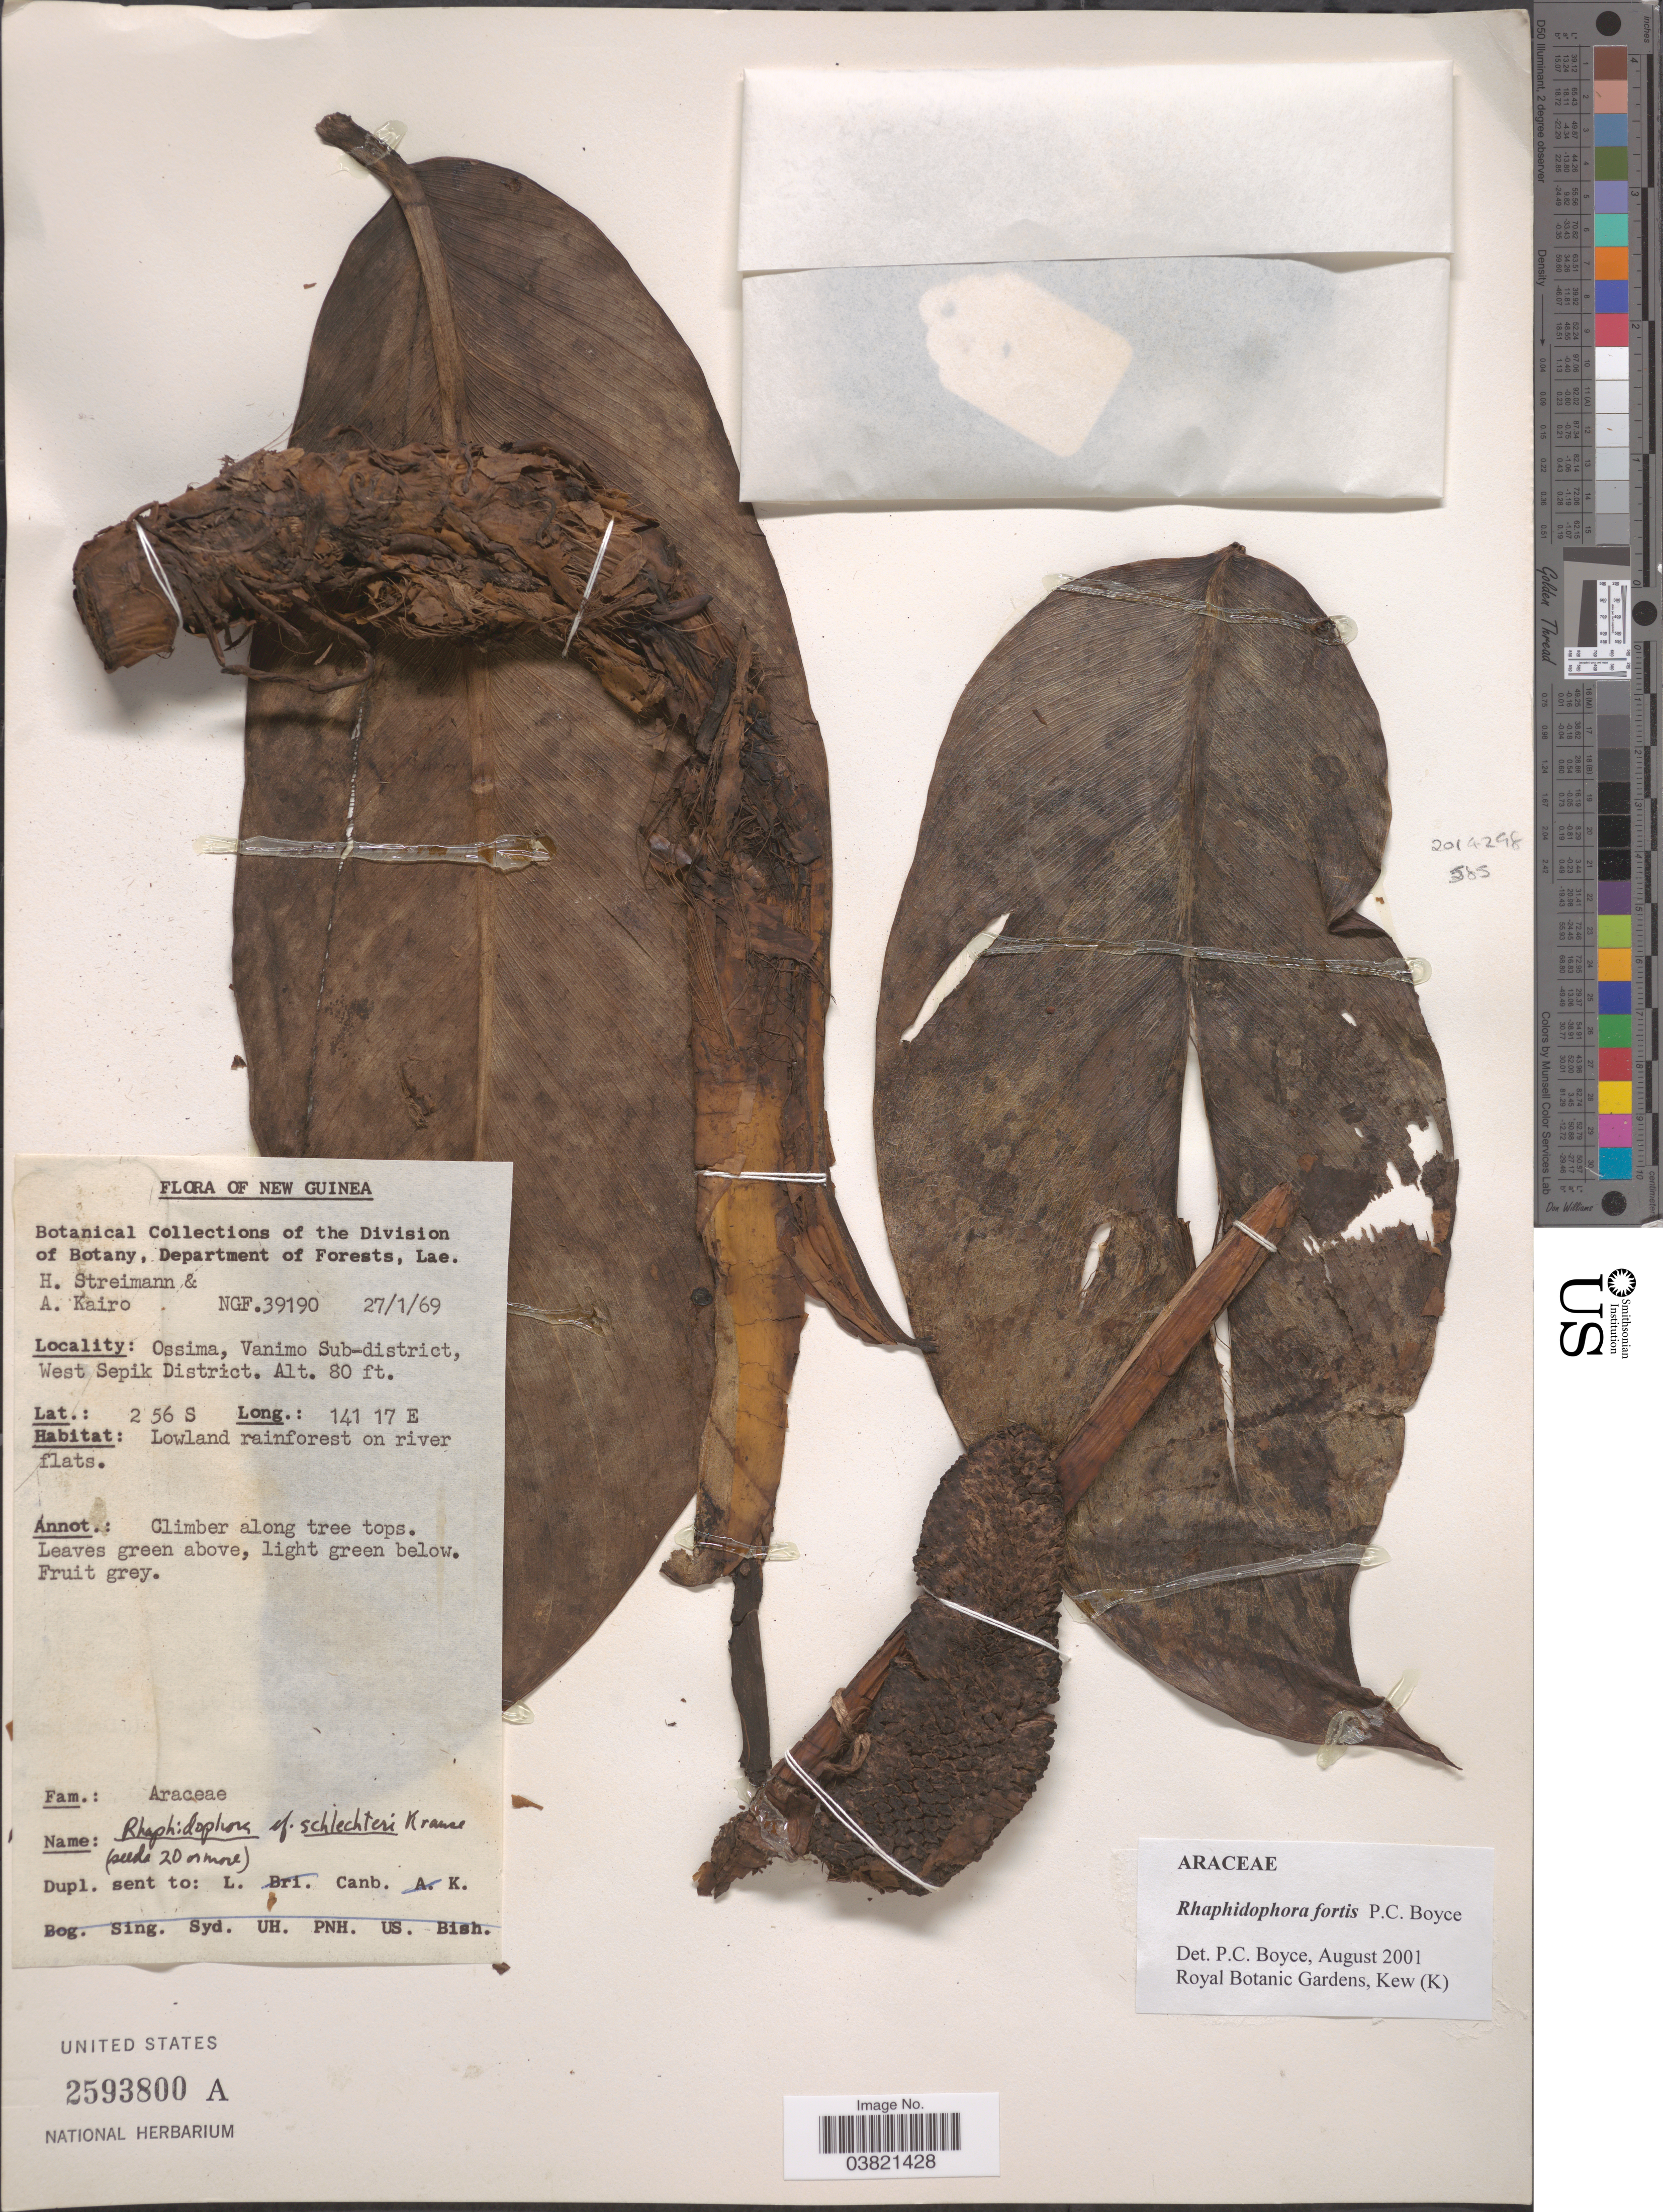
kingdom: Plantae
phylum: Tracheophyta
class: Liliopsida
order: Alismatales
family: Araceae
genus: Rhaphidophora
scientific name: Rhaphidophora fortis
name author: P.C. Boyce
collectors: H. Streimann & A. Kairo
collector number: NGF 39190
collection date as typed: Transcribed d/m/y: 27/1/69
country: Papua New Guinea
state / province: Sandaun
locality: New Guinea. Ossima, Vanimo Sub-district, West Sepik District.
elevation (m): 24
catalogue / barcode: US 2593800A